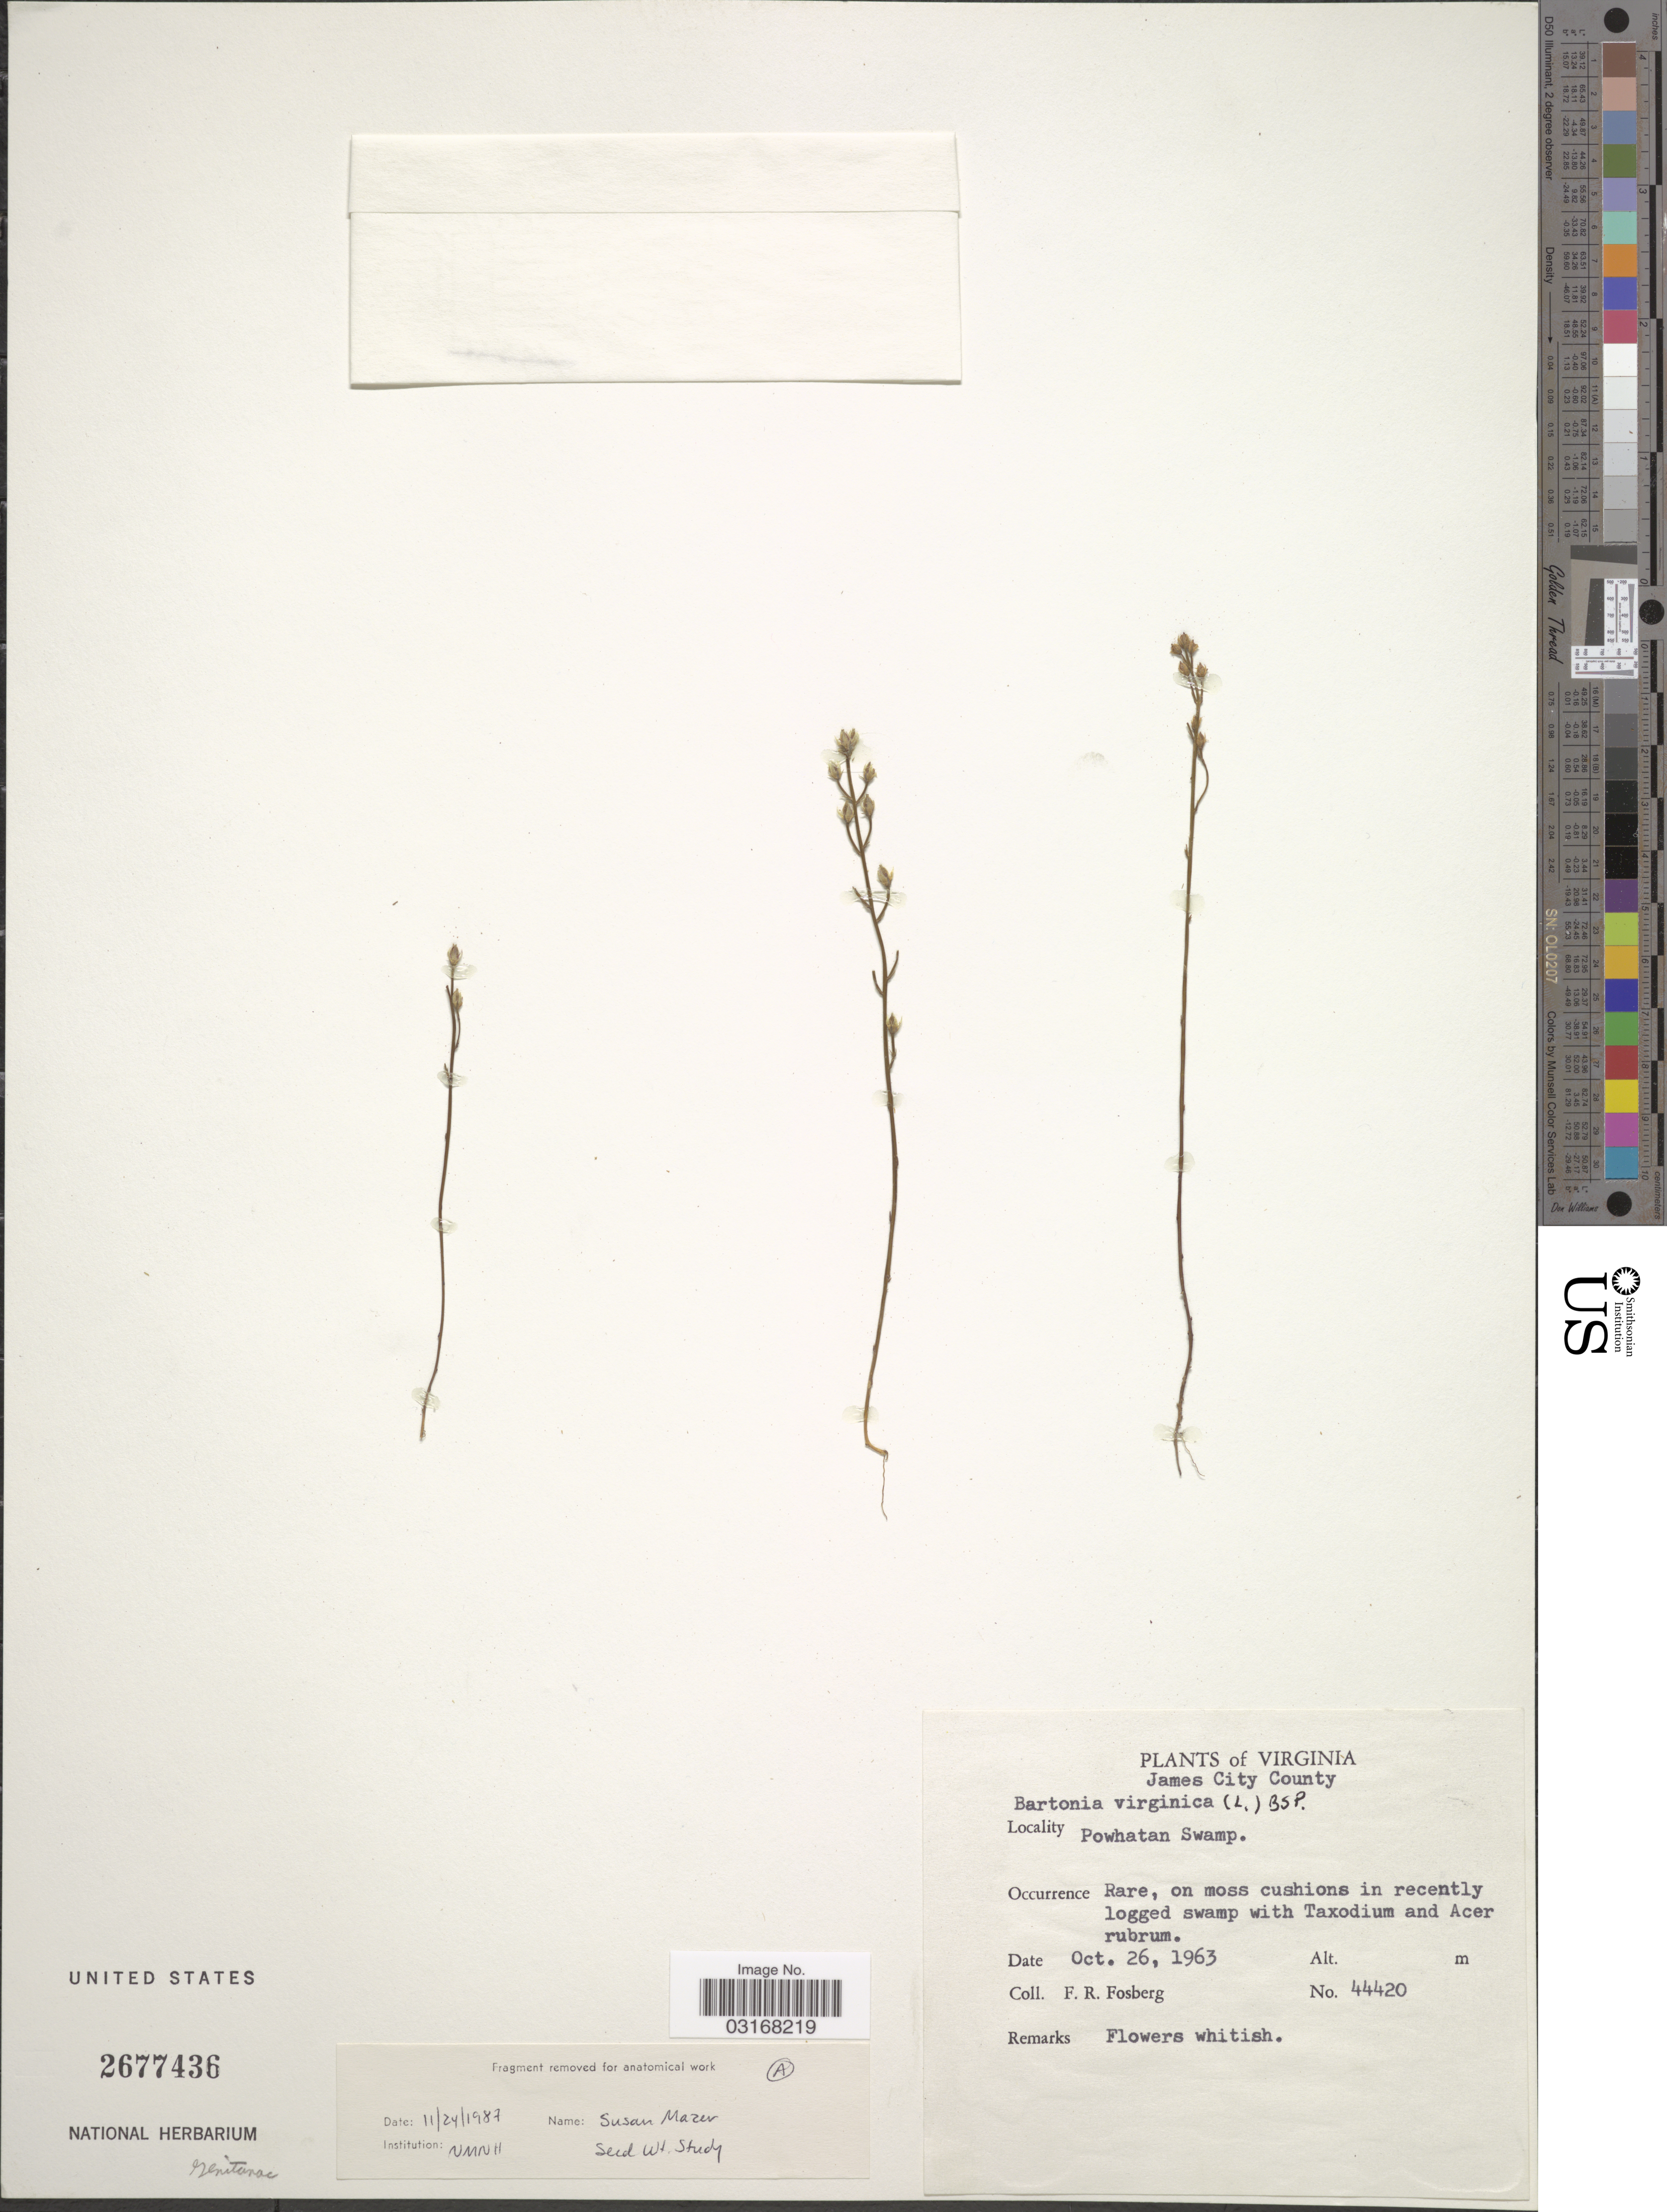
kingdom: Plantae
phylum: Tracheophyta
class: Magnoliopsida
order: Gentianales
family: Gentianaceae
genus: Bartonia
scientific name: Bartonia virginica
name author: (L.) Britton, Stearns & Poggenb.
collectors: F. R. Fosberg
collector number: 44420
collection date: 1963-10-26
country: United States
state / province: Virginia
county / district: James City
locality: James City County. Powhatan Swamp.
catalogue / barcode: US 2677436